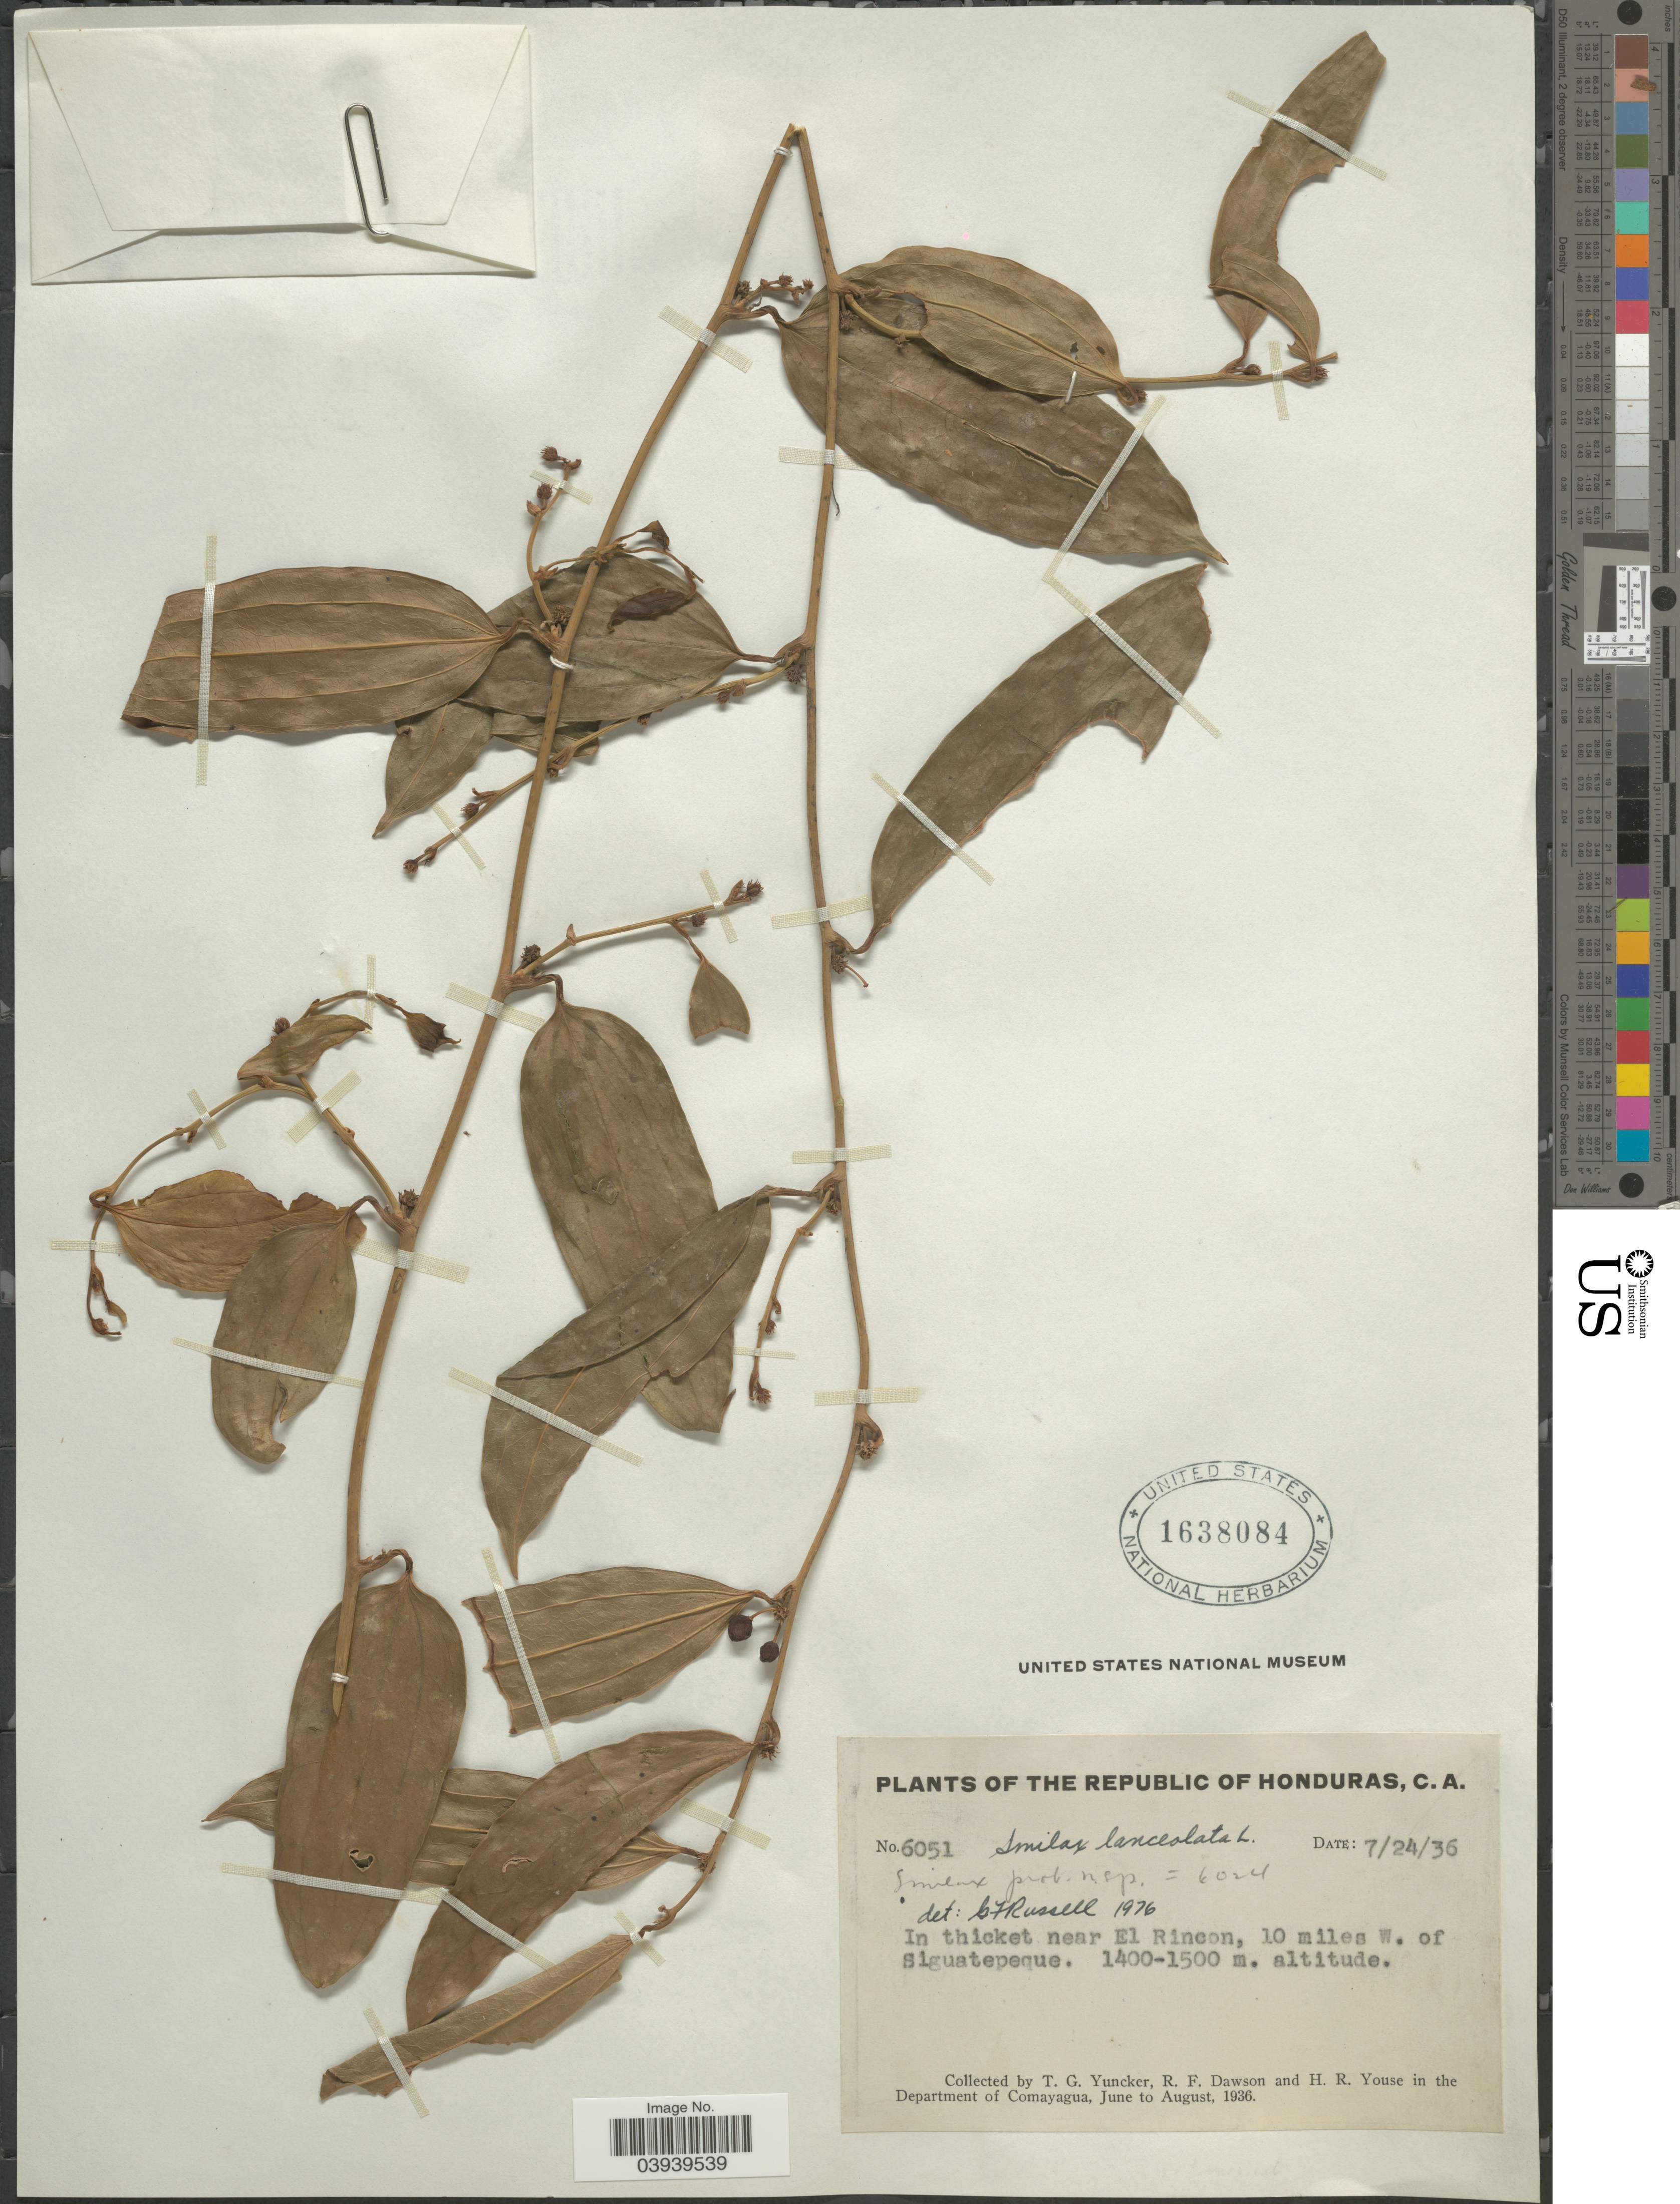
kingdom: Plantae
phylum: Tracheophyta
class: Liliopsida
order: Liliales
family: Smilacaceae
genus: Smilax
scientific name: Smilax lanceolata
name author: L.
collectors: T. G. Yuncker, R. F. Dawson & H. Youse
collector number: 6051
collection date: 1936-07-24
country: Honduras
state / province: Comayagua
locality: In thicket near El Rincon, 10 miles W. of Siguatepeque. In the Department of Comayagua.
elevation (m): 1400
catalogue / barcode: US 1638084